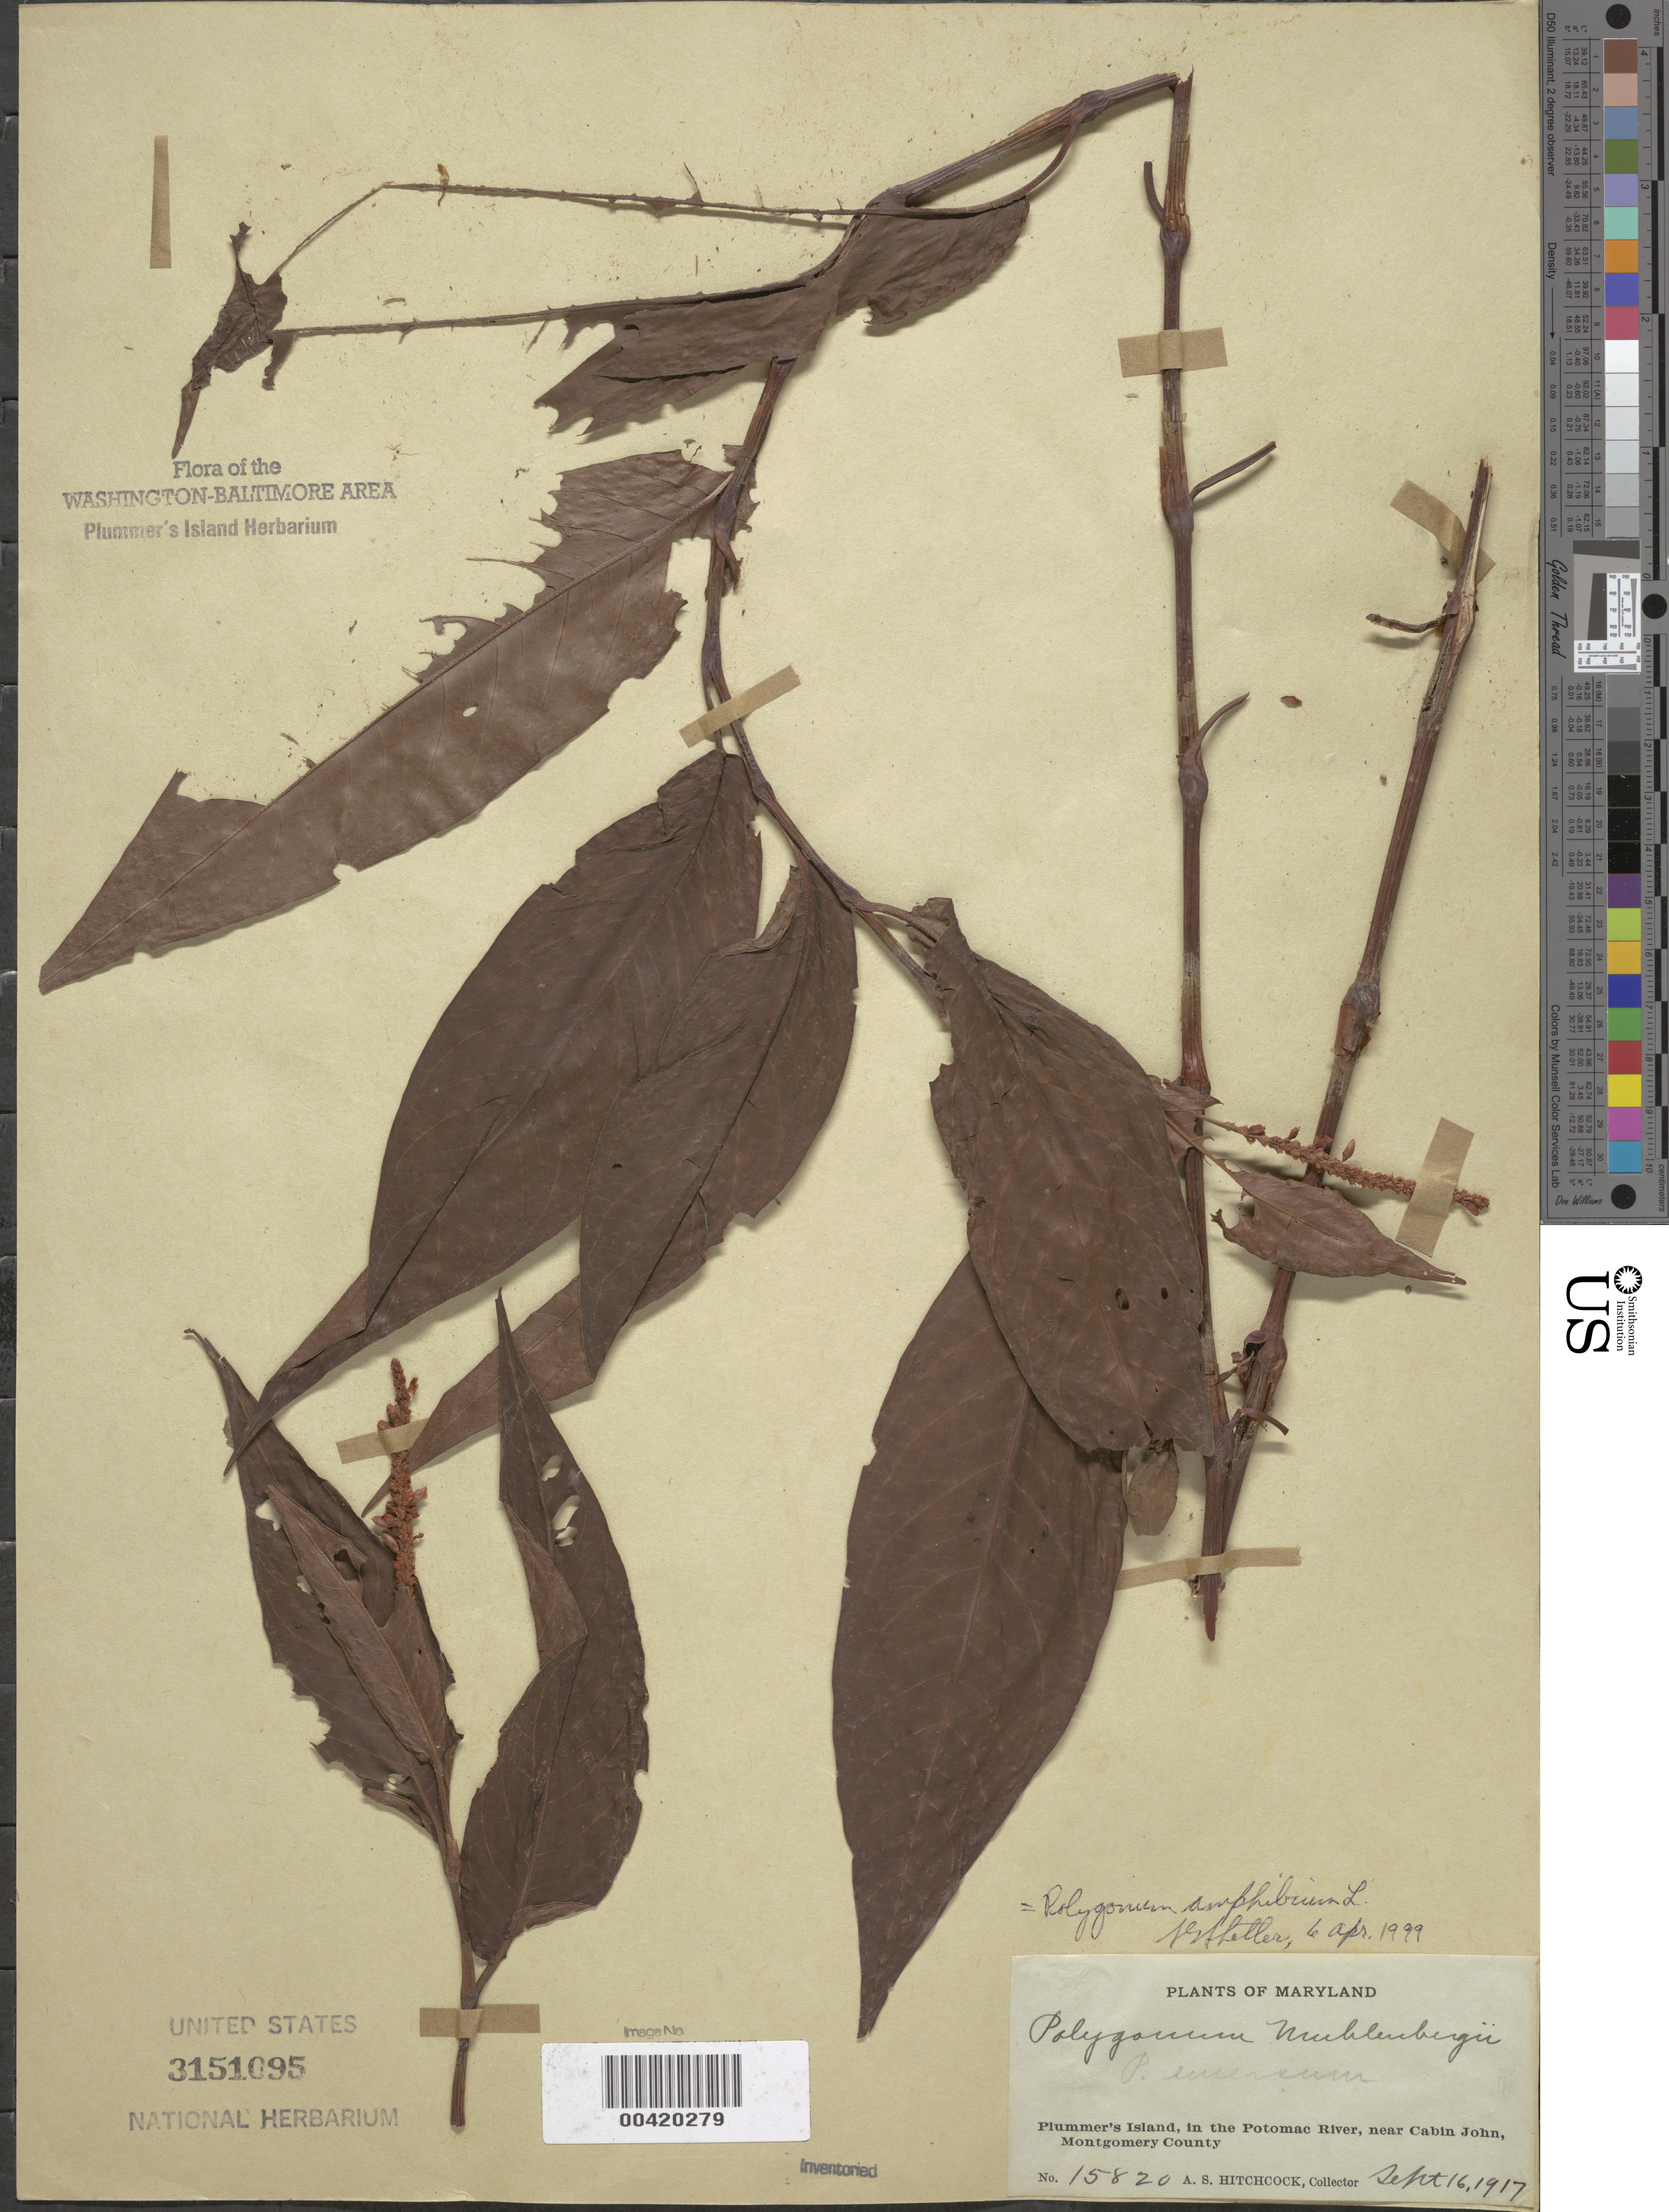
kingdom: Plantae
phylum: Tracheophyta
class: Magnoliopsida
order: Caryophyllales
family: Polygonaceae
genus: Persicaria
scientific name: Persicaria coccinea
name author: (Muhl. ex Willd.) Greene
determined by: Atha, D. E.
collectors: A. S. Hitchcock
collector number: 15820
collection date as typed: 16 Sep 1917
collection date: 1917-09-16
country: United States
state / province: Maryland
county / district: Montgomery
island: Plummers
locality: Plummer's Island Plummers Island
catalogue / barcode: US 3151095